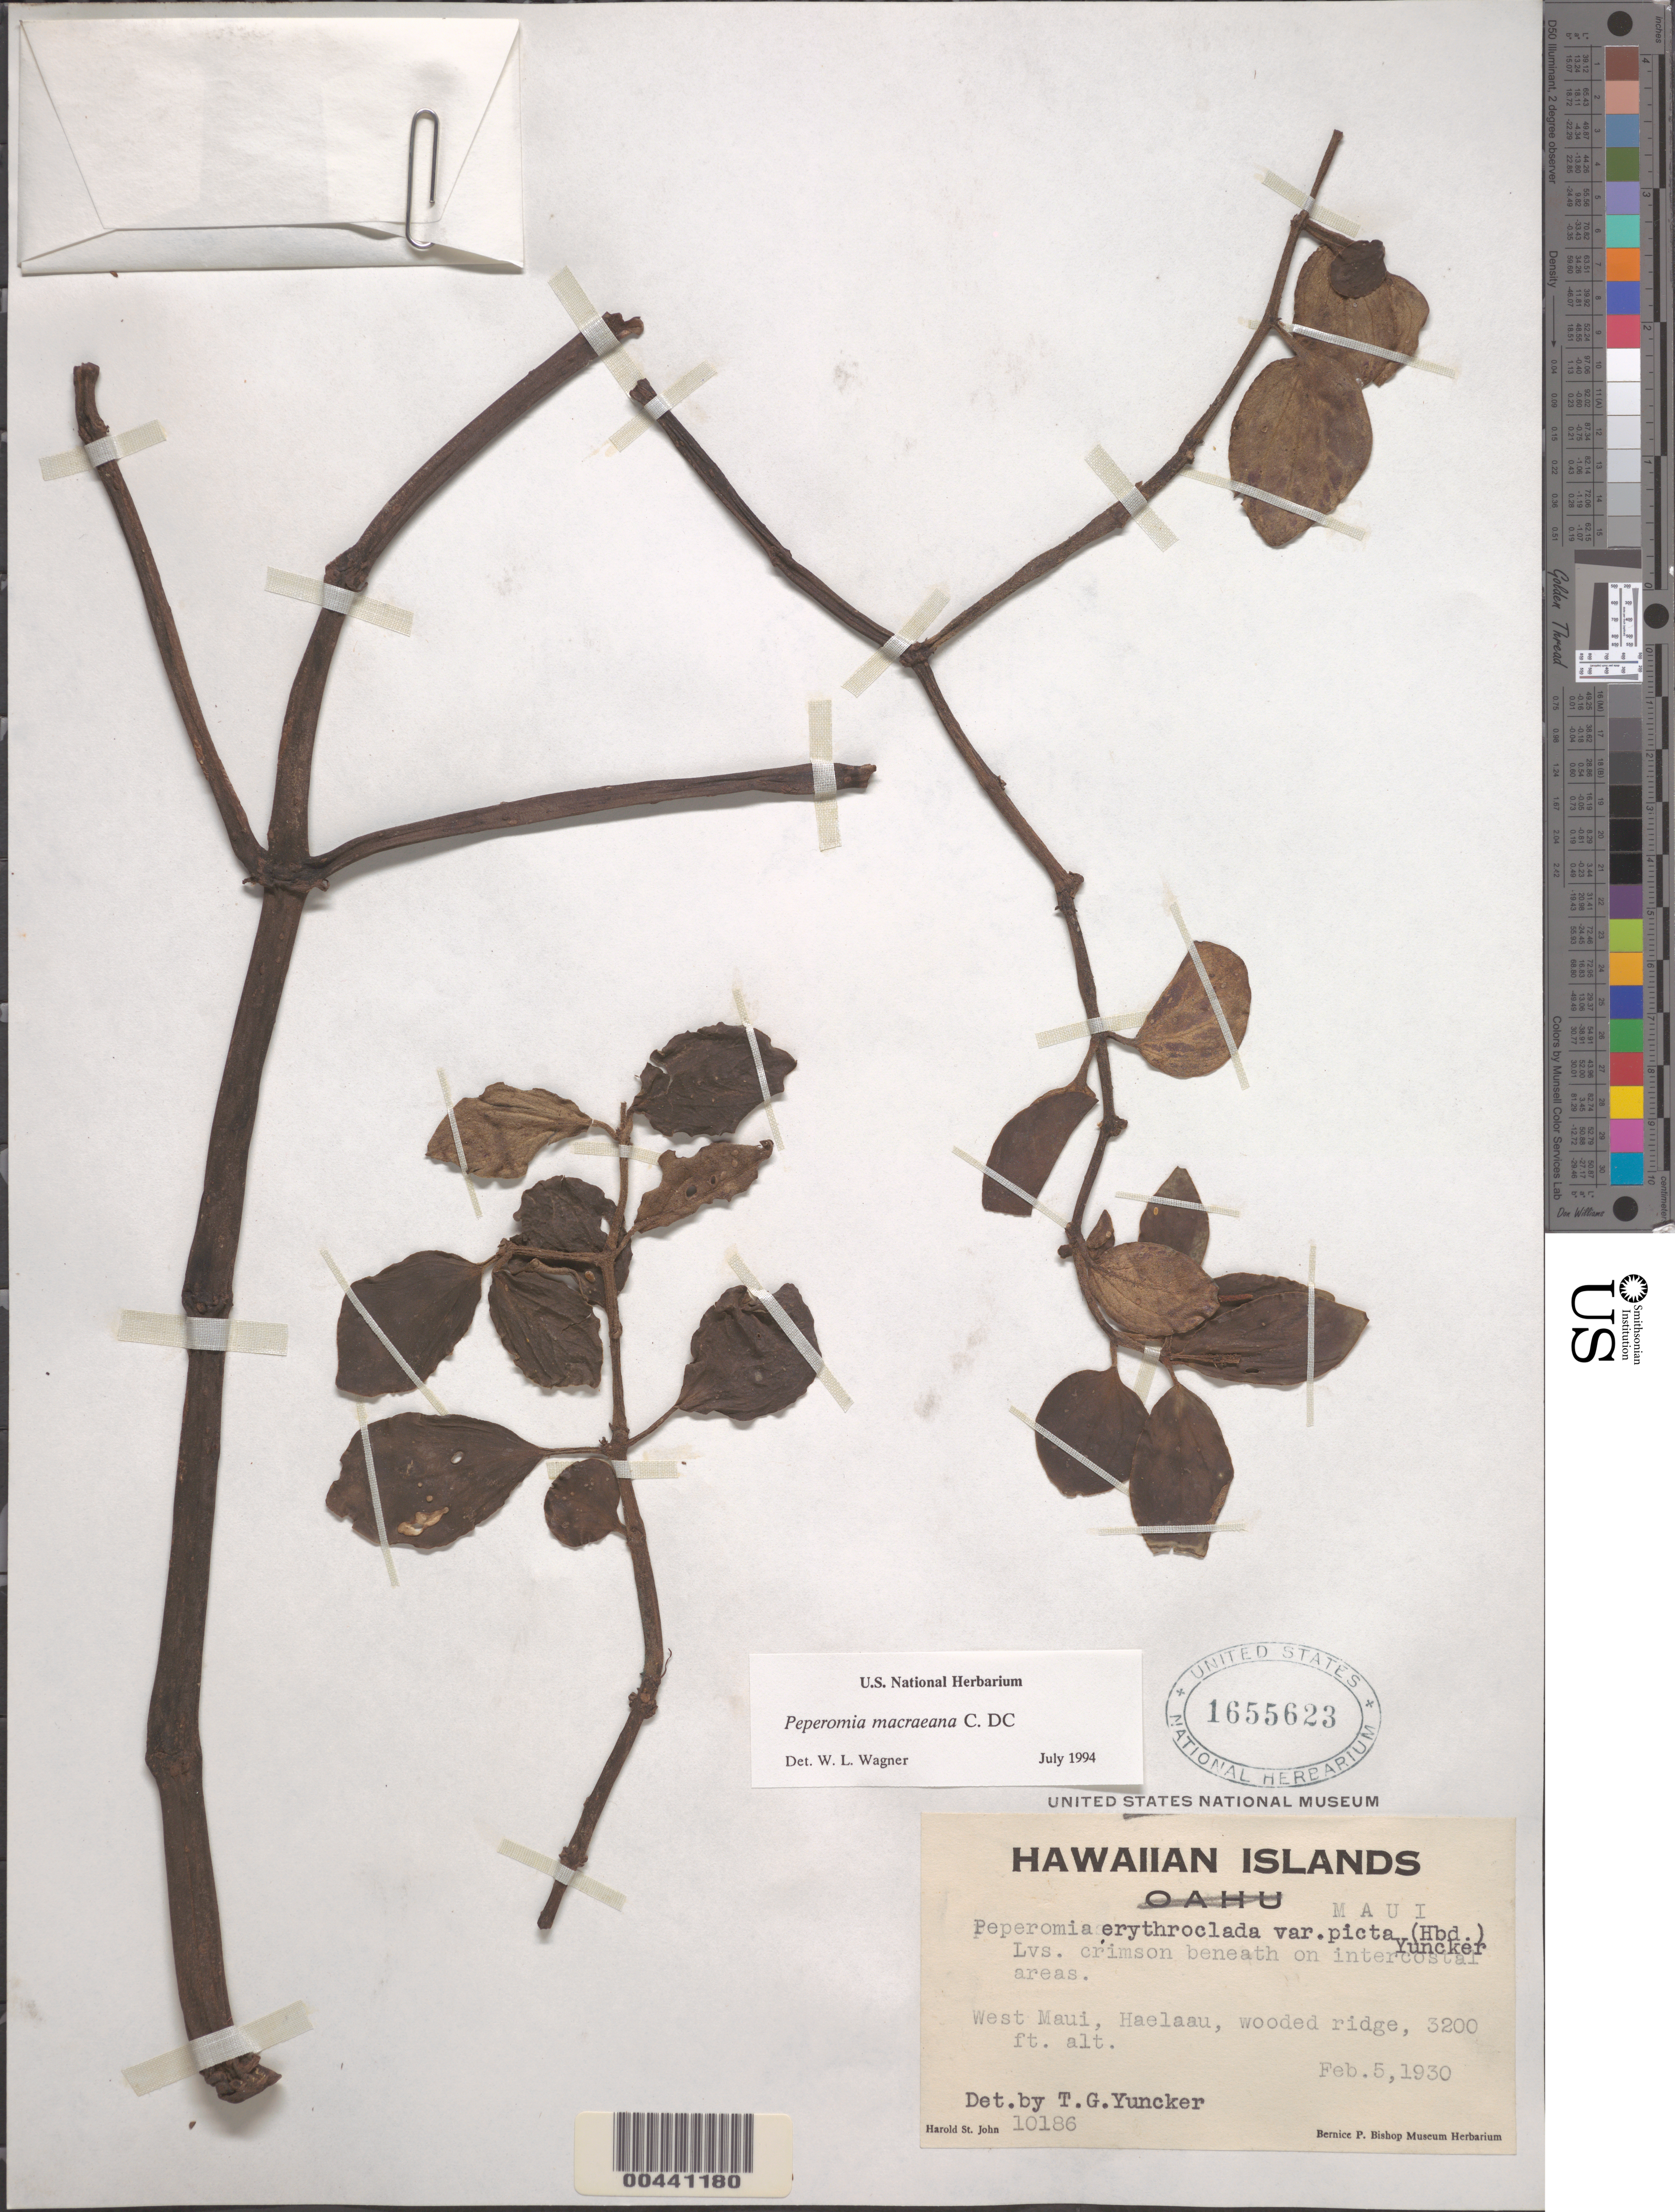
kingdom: Plantae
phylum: Tracheophyta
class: Magnoliopsida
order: Piperales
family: Piperaceae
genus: Peperomia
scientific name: Peperomia macraeana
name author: C. DC.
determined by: Wagner, W. L., (BOT), Smithsonian Institution - National Museum of Natural History (UNITED STATES)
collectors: H. St. John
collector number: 10186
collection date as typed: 5 Feb 1930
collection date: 1930-02-05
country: United States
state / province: Hawaii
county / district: Maui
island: Maui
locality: W Maui, Haelaau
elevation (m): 975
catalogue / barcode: US 1655623